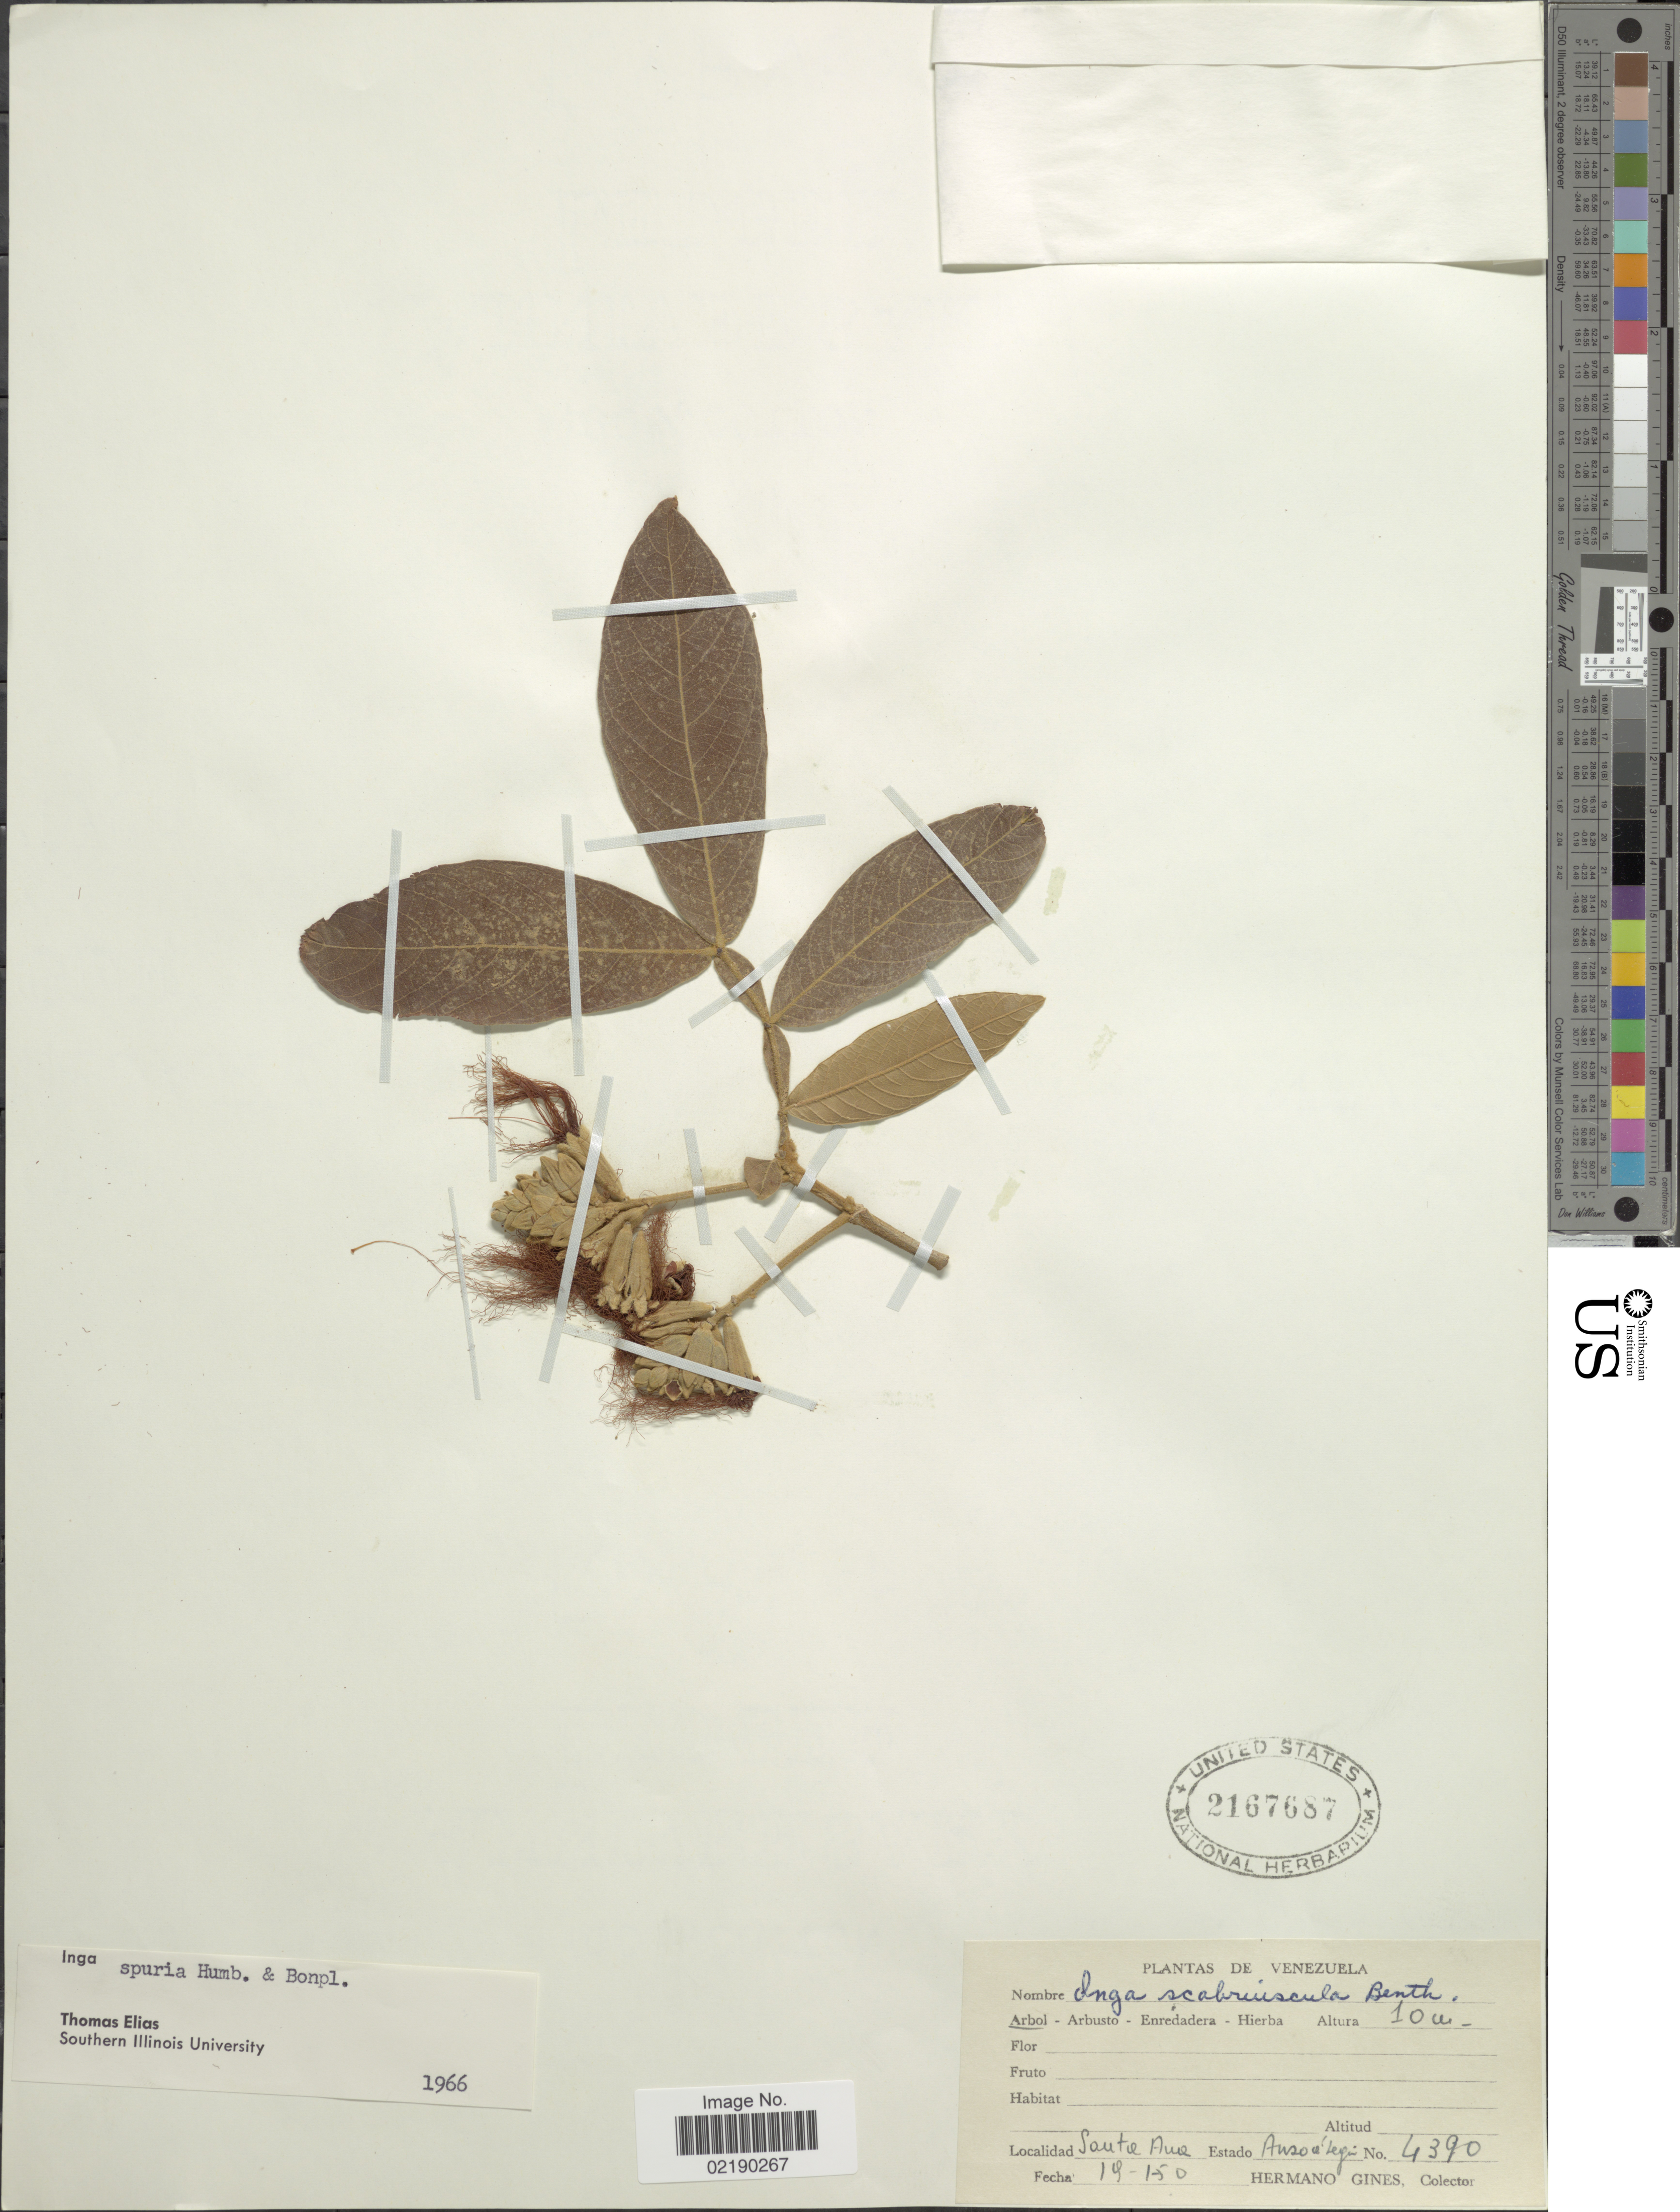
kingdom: Plantae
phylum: Tracheophyta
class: Magnoliopsida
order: Fabales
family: Fabaceae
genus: Inga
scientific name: Inga vera subsp. vera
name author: Willd.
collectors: Bro. Gines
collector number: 4390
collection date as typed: Transcribed d/m/y: 19/1/50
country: Venezuela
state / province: Anzoategui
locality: Santa Ana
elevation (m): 10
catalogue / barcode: US 2167687